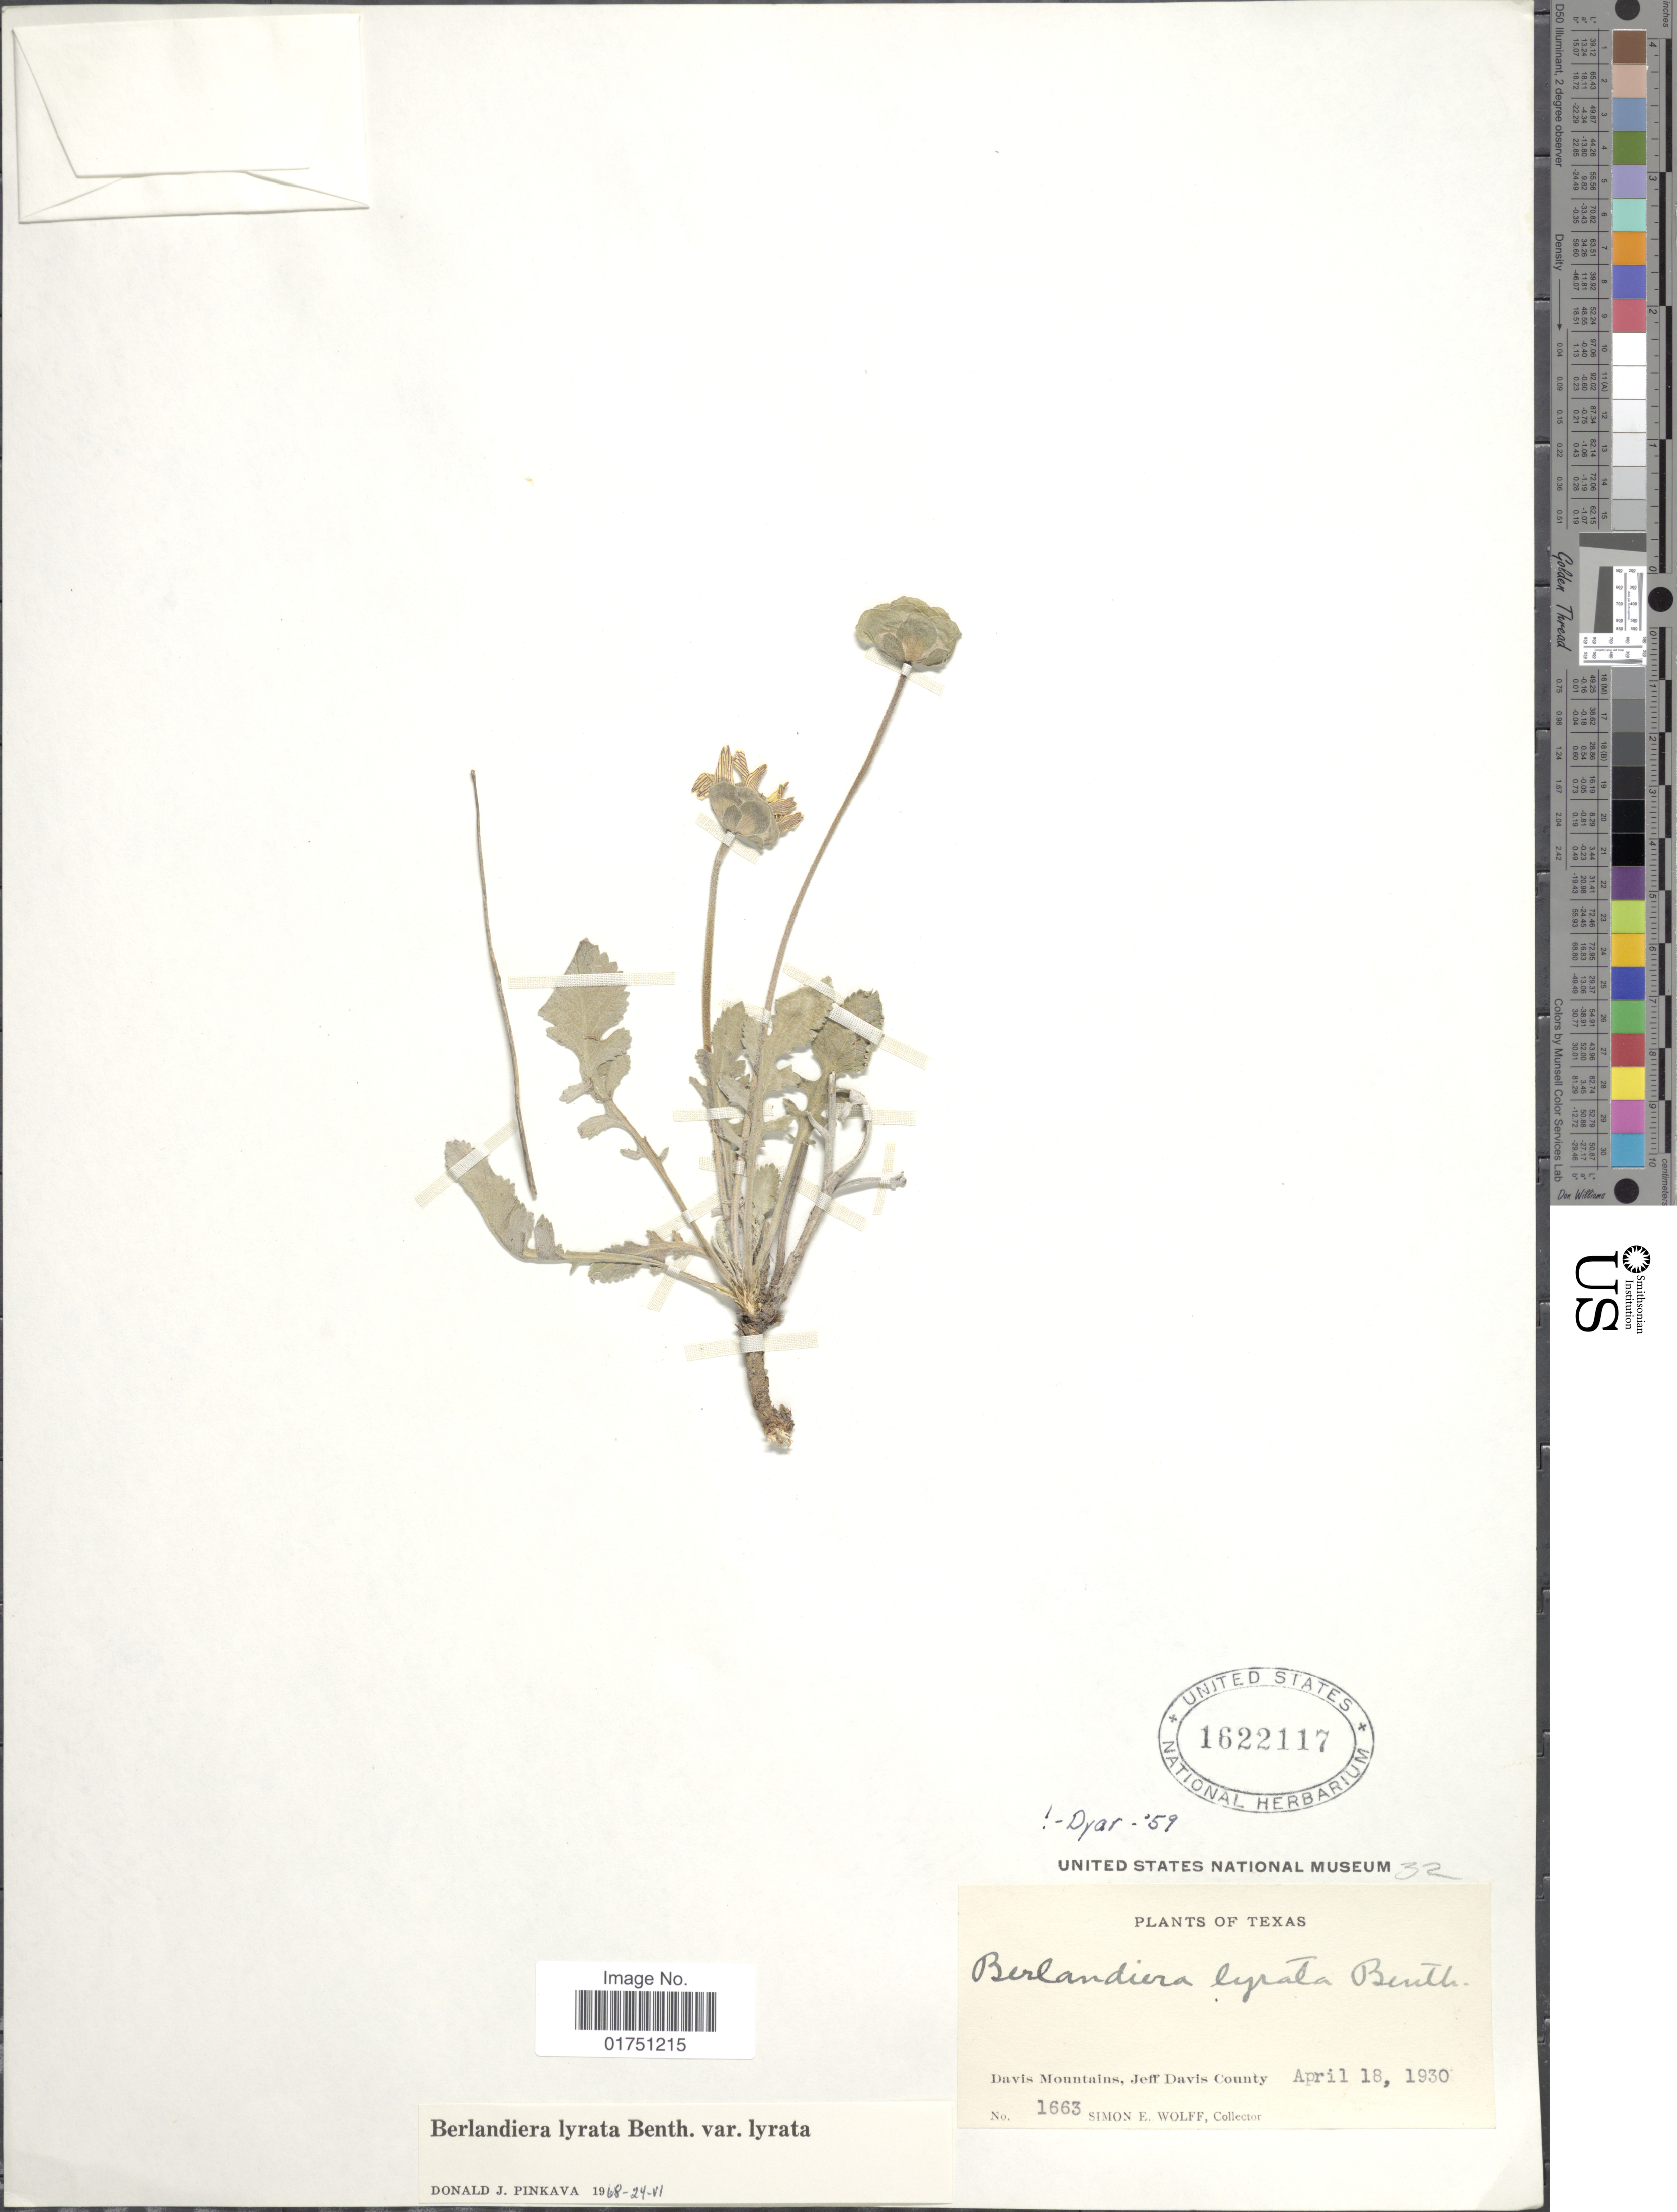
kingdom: Plantae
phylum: Tracheophyta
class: Magnoliopsida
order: Asterales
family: Asteraceae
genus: Berlandiera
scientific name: Berlandiera lyrata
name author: Benth.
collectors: S. E. Wolff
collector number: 1663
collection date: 1930-04-18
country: United States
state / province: Texas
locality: Davis Mountains, Jeff Davis County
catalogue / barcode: US 1622117